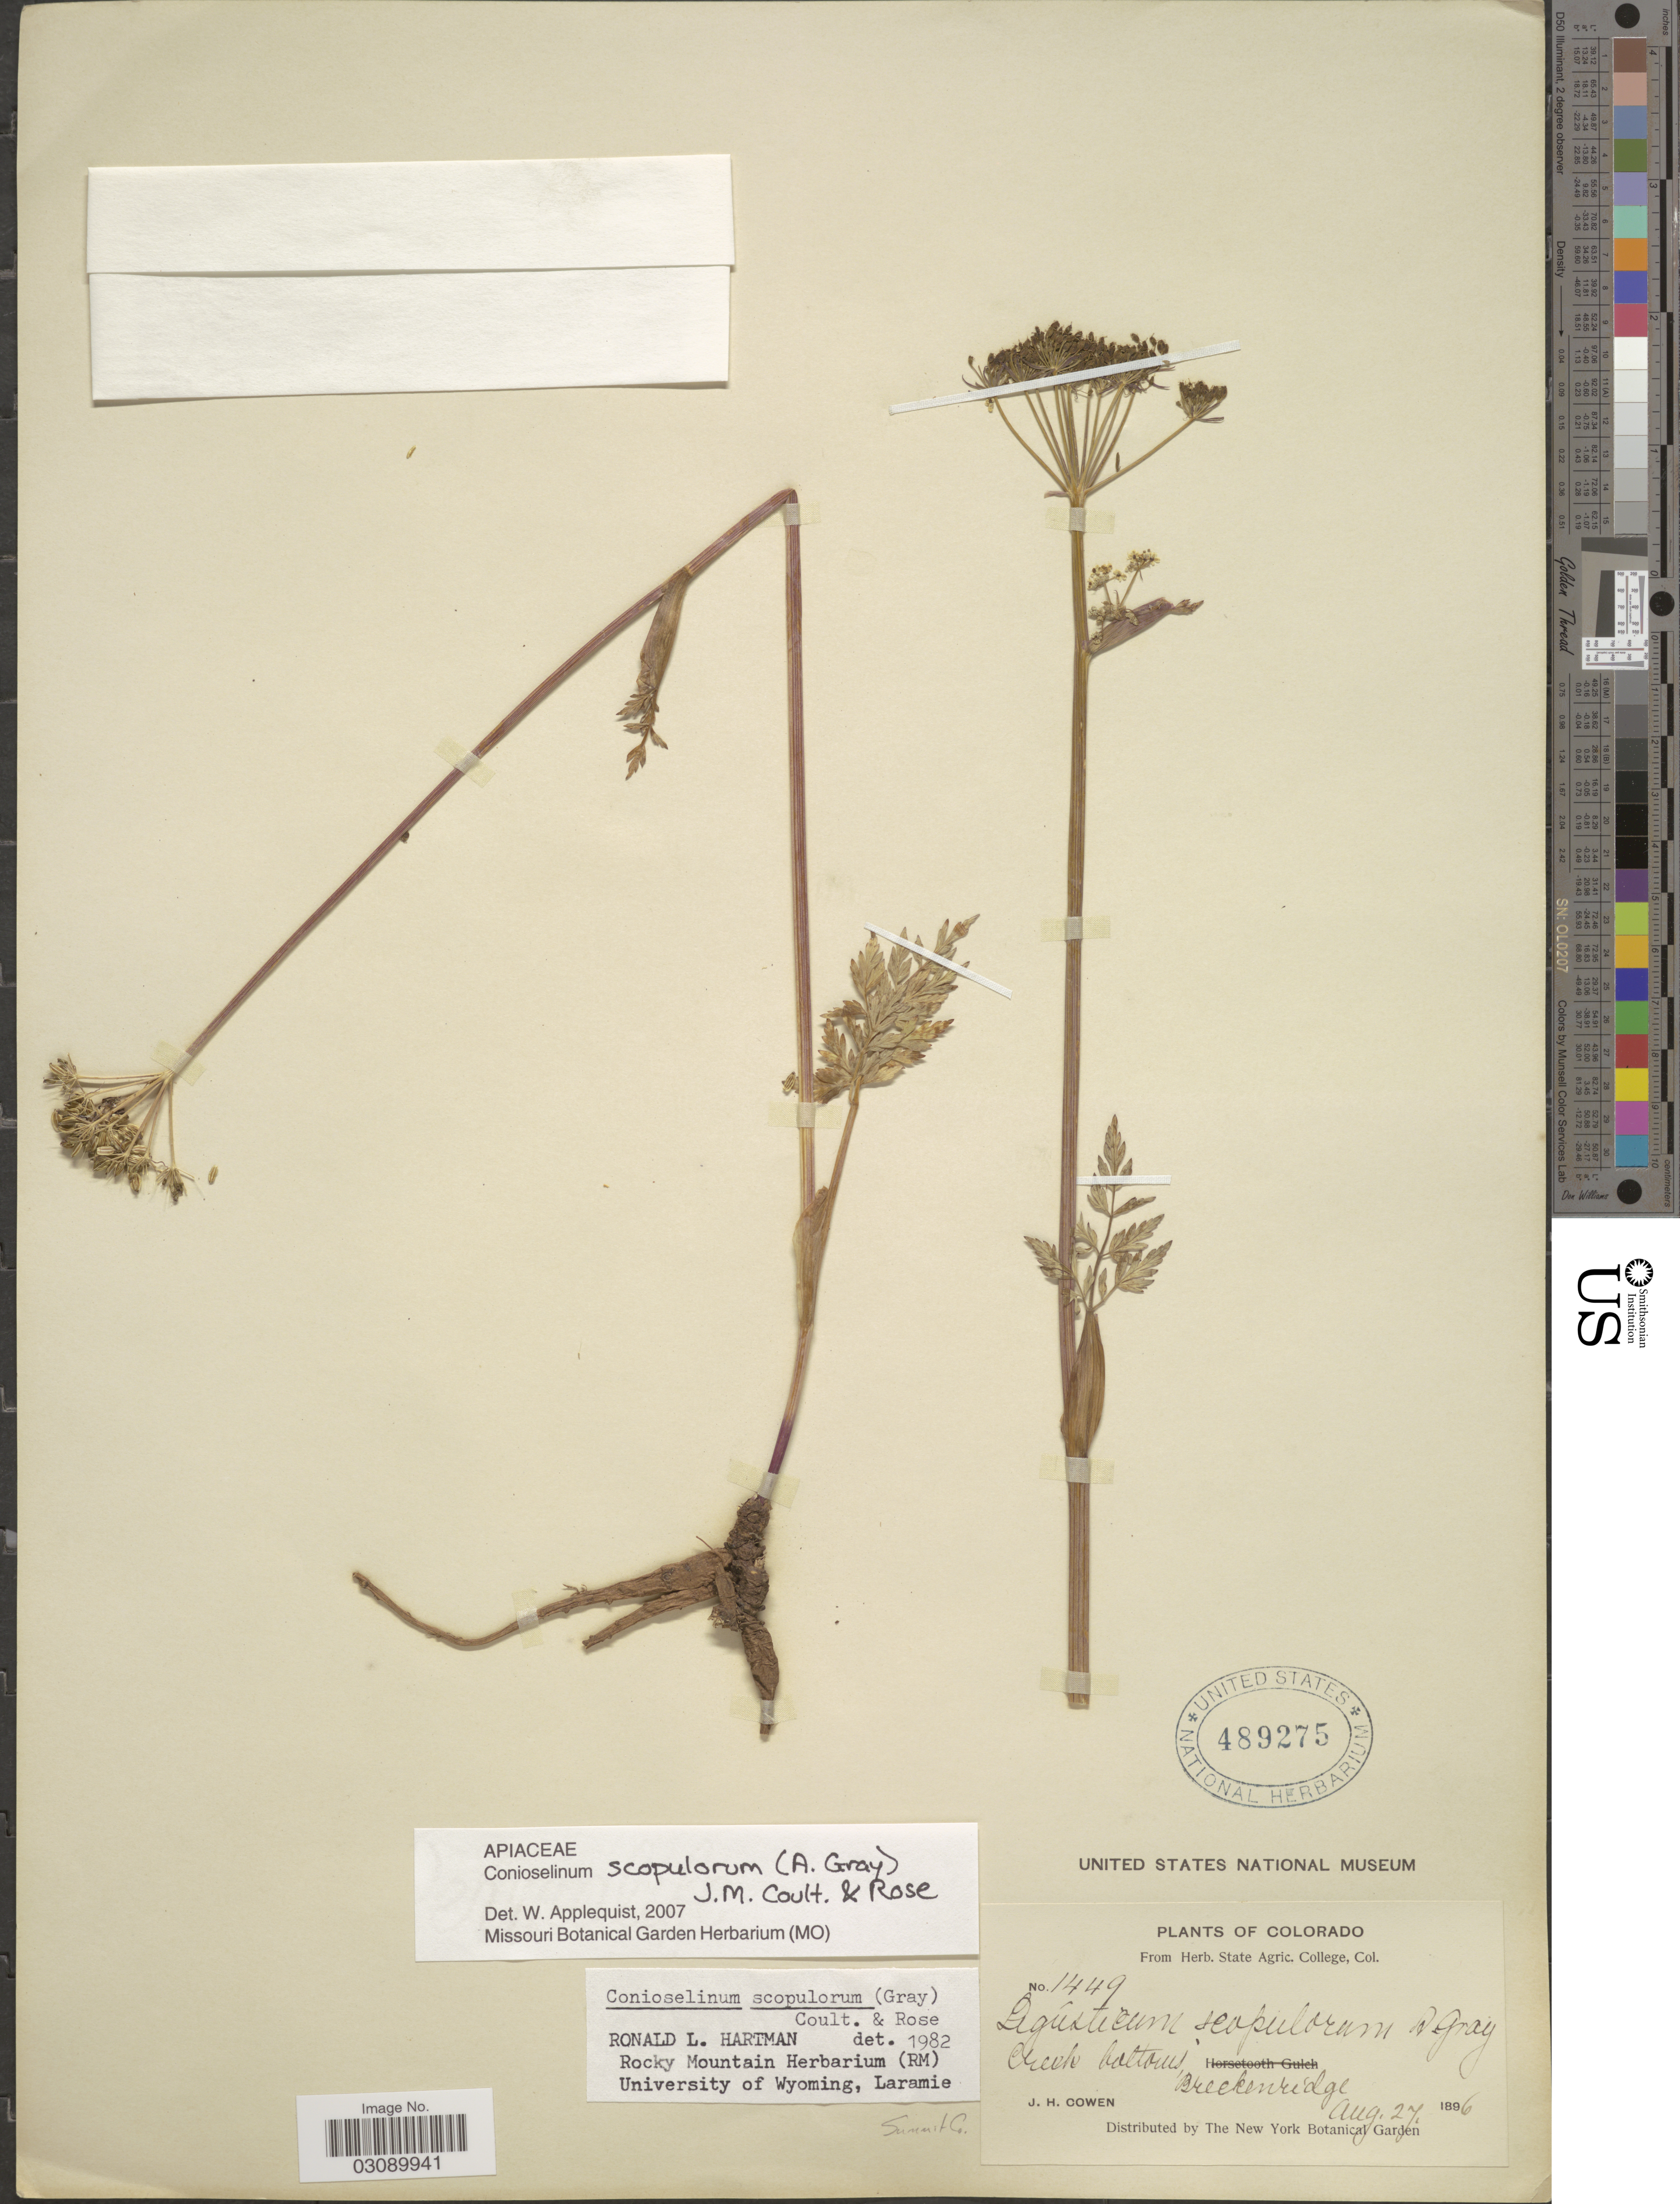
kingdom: Plantae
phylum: Tracheophyta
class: Magnoliopsida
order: Apiales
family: Apiaceae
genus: Conioselinum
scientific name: Conioselinum scopulorum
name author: (A. Gray) J.M. Coult. & Rose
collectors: J. H. Cowen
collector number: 1449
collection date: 1896-08-27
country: United States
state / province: Colorado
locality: Creek bottoms, Breckenridge. Summit Co.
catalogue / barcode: US 489275